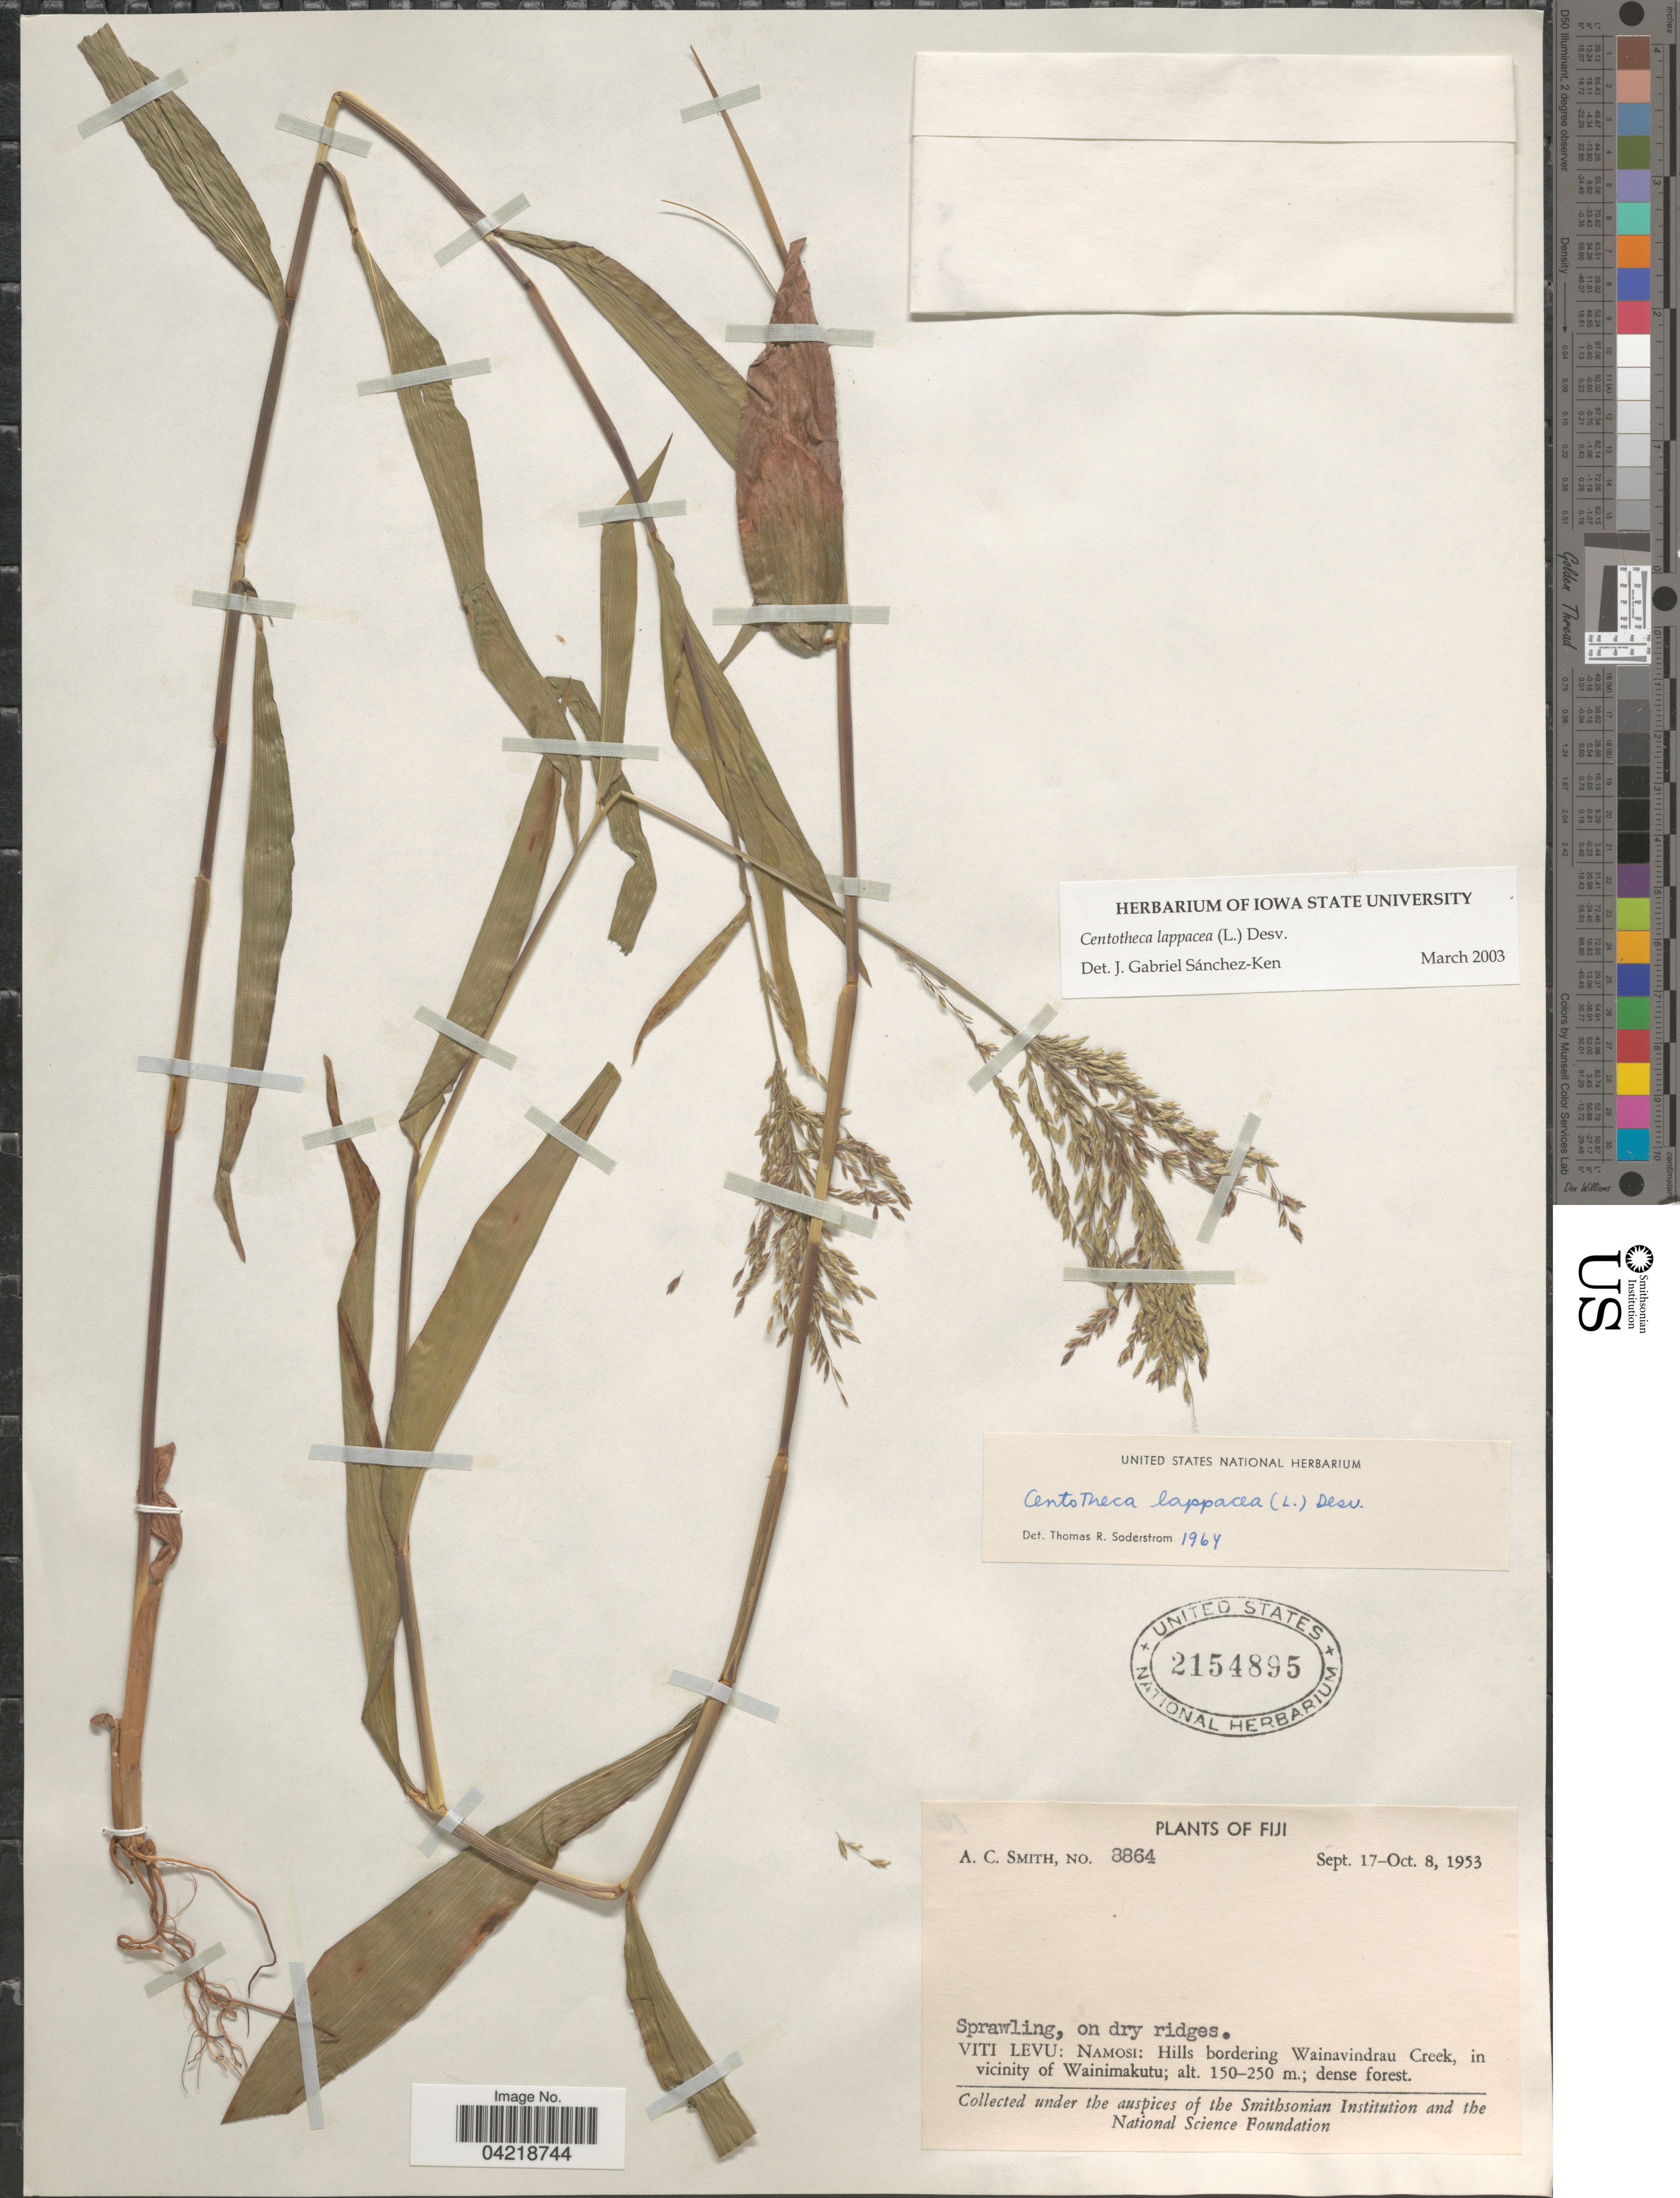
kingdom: Plantae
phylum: Tracheophyta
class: Liliopsida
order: Poales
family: Poaceae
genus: Centotheca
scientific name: Centotheca lappacea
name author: (L.) Desv.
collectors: A. C. Smith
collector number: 8864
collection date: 1953-09-17/1953-10-08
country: Fiji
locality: Viti Levu: Namosi: Hills bordering Wainavindrau Creek, in vicinity of Wainimakutu.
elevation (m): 150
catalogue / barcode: US 2154895